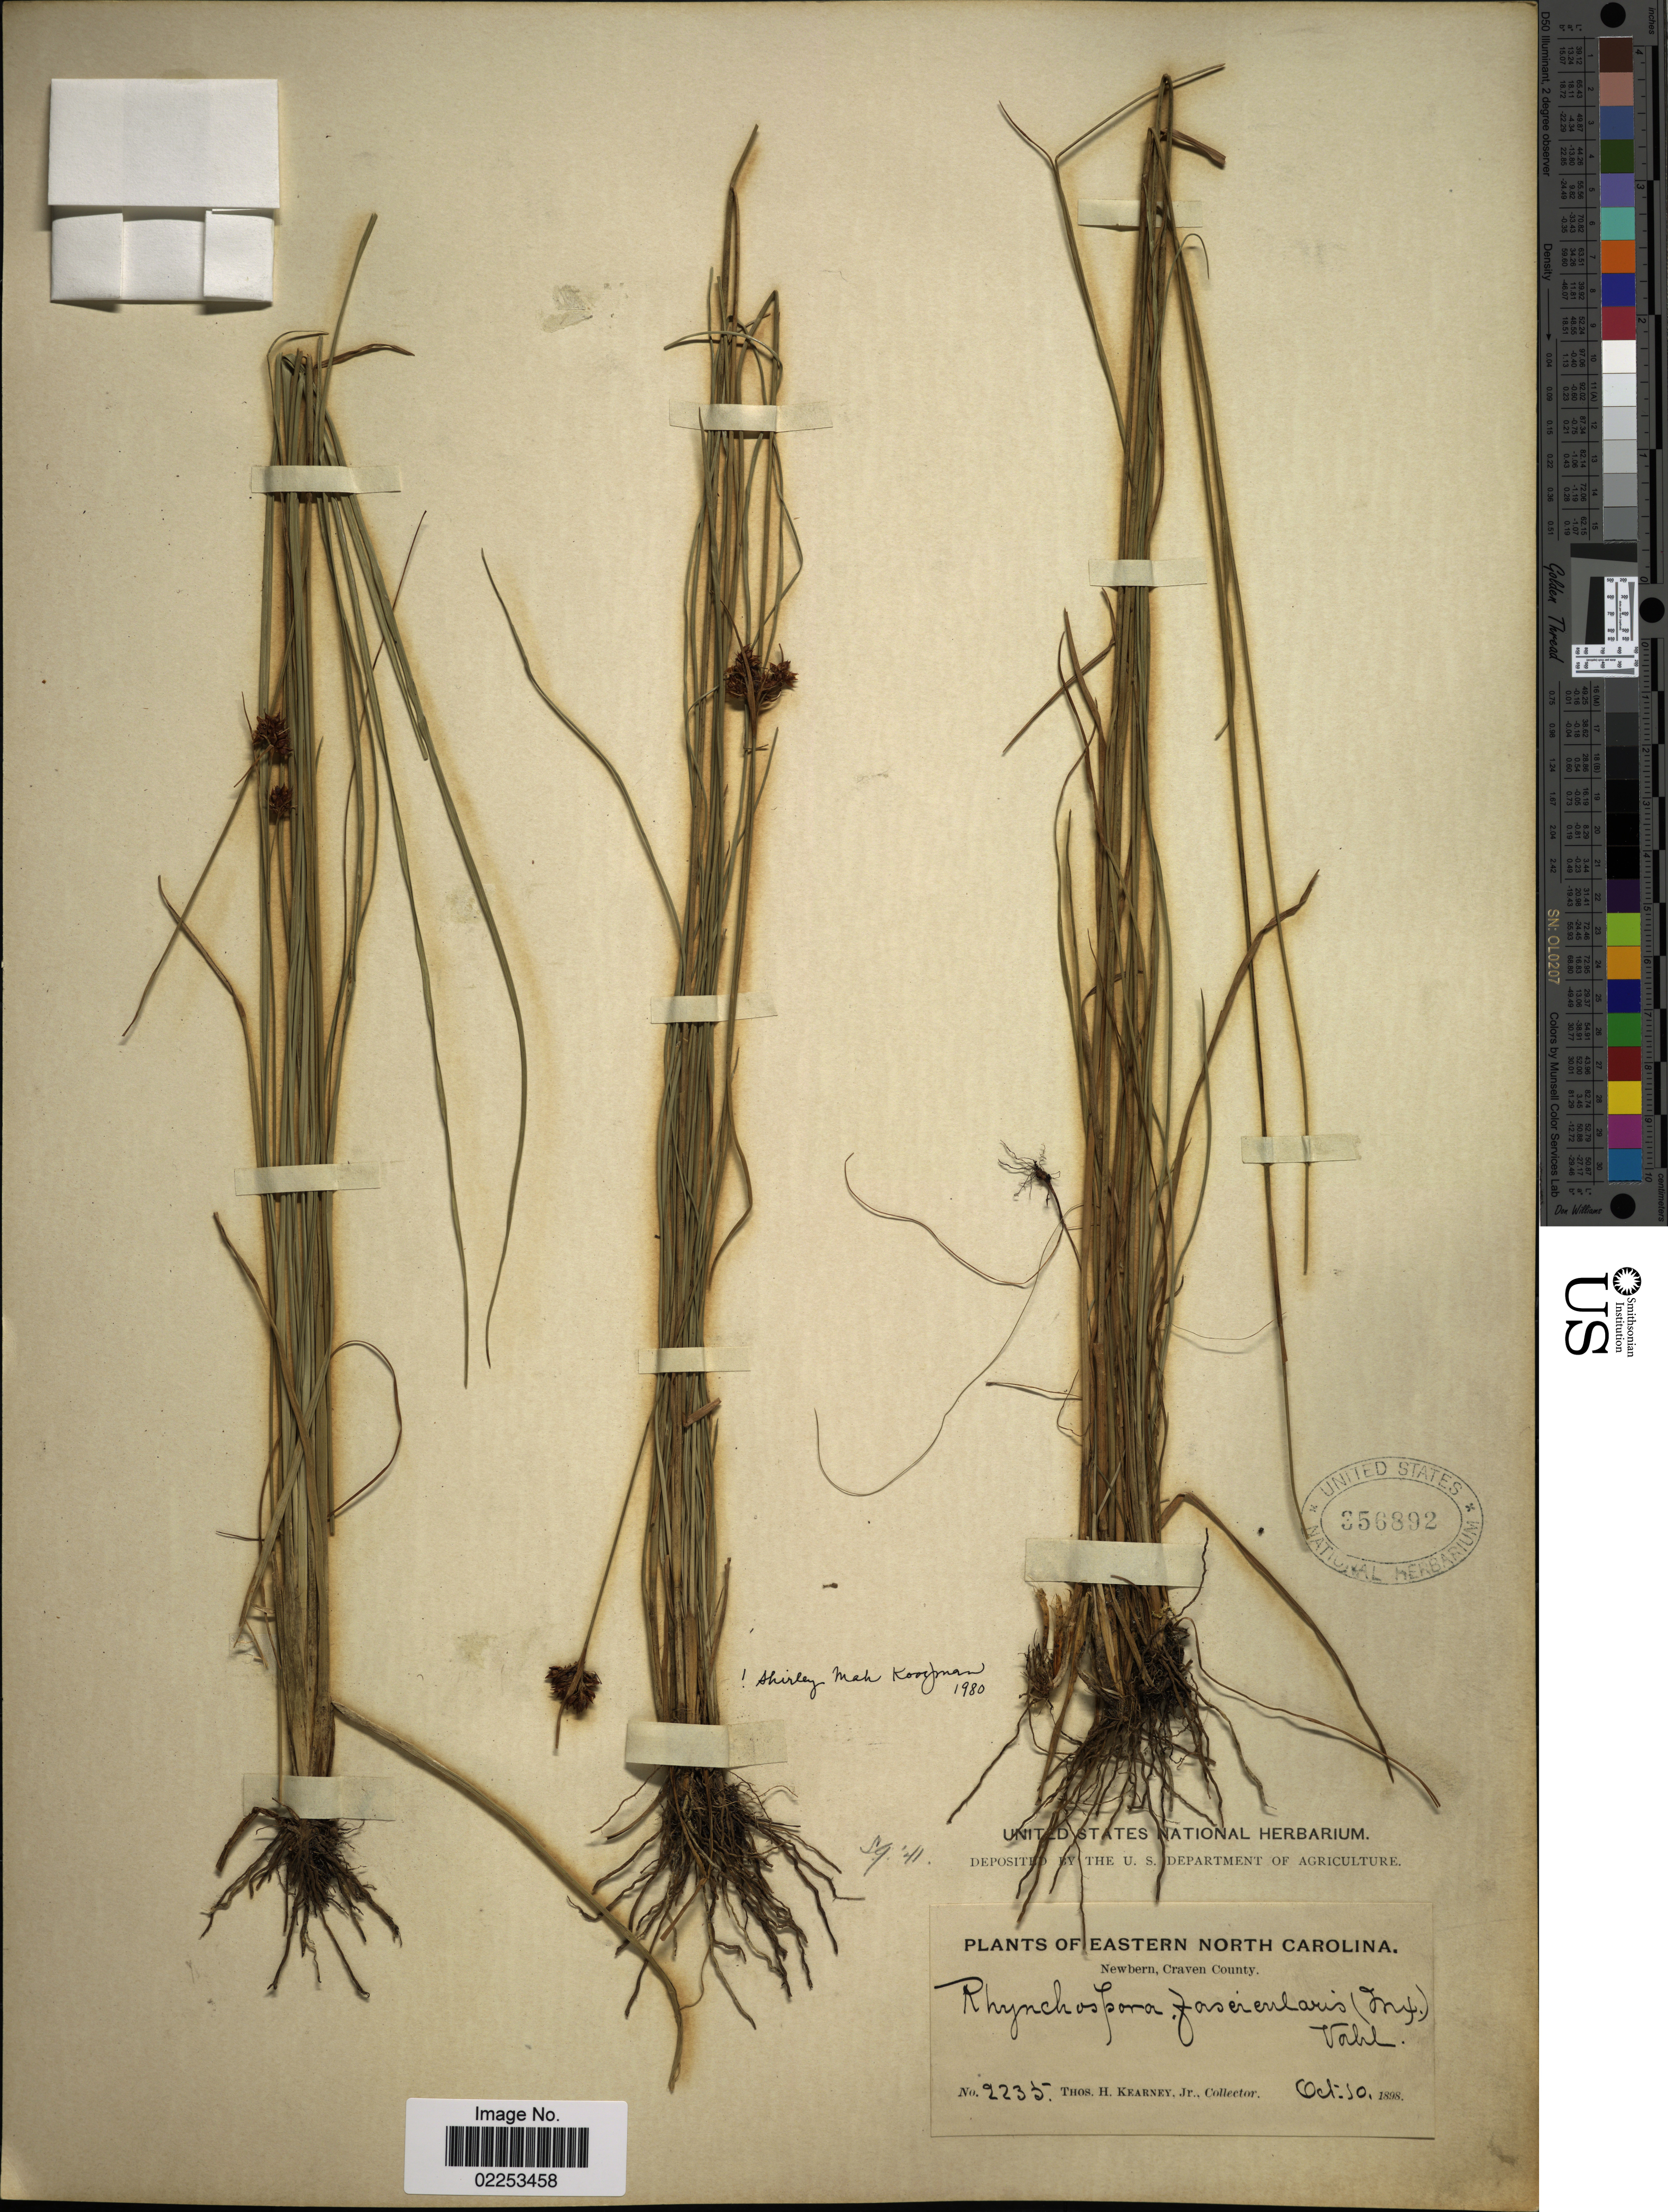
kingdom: Plantae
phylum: Tracheophyta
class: Liliopsida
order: Poales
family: Cyperaceae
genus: Rhynchospora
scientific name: Rhynchospora fascicularis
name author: (Michx.) Vahl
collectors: T. H. Kearney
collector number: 2235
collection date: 1898-10-10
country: United States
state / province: North Carolina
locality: Eastern North Carolina, Newbern, Craven County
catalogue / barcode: US 356892